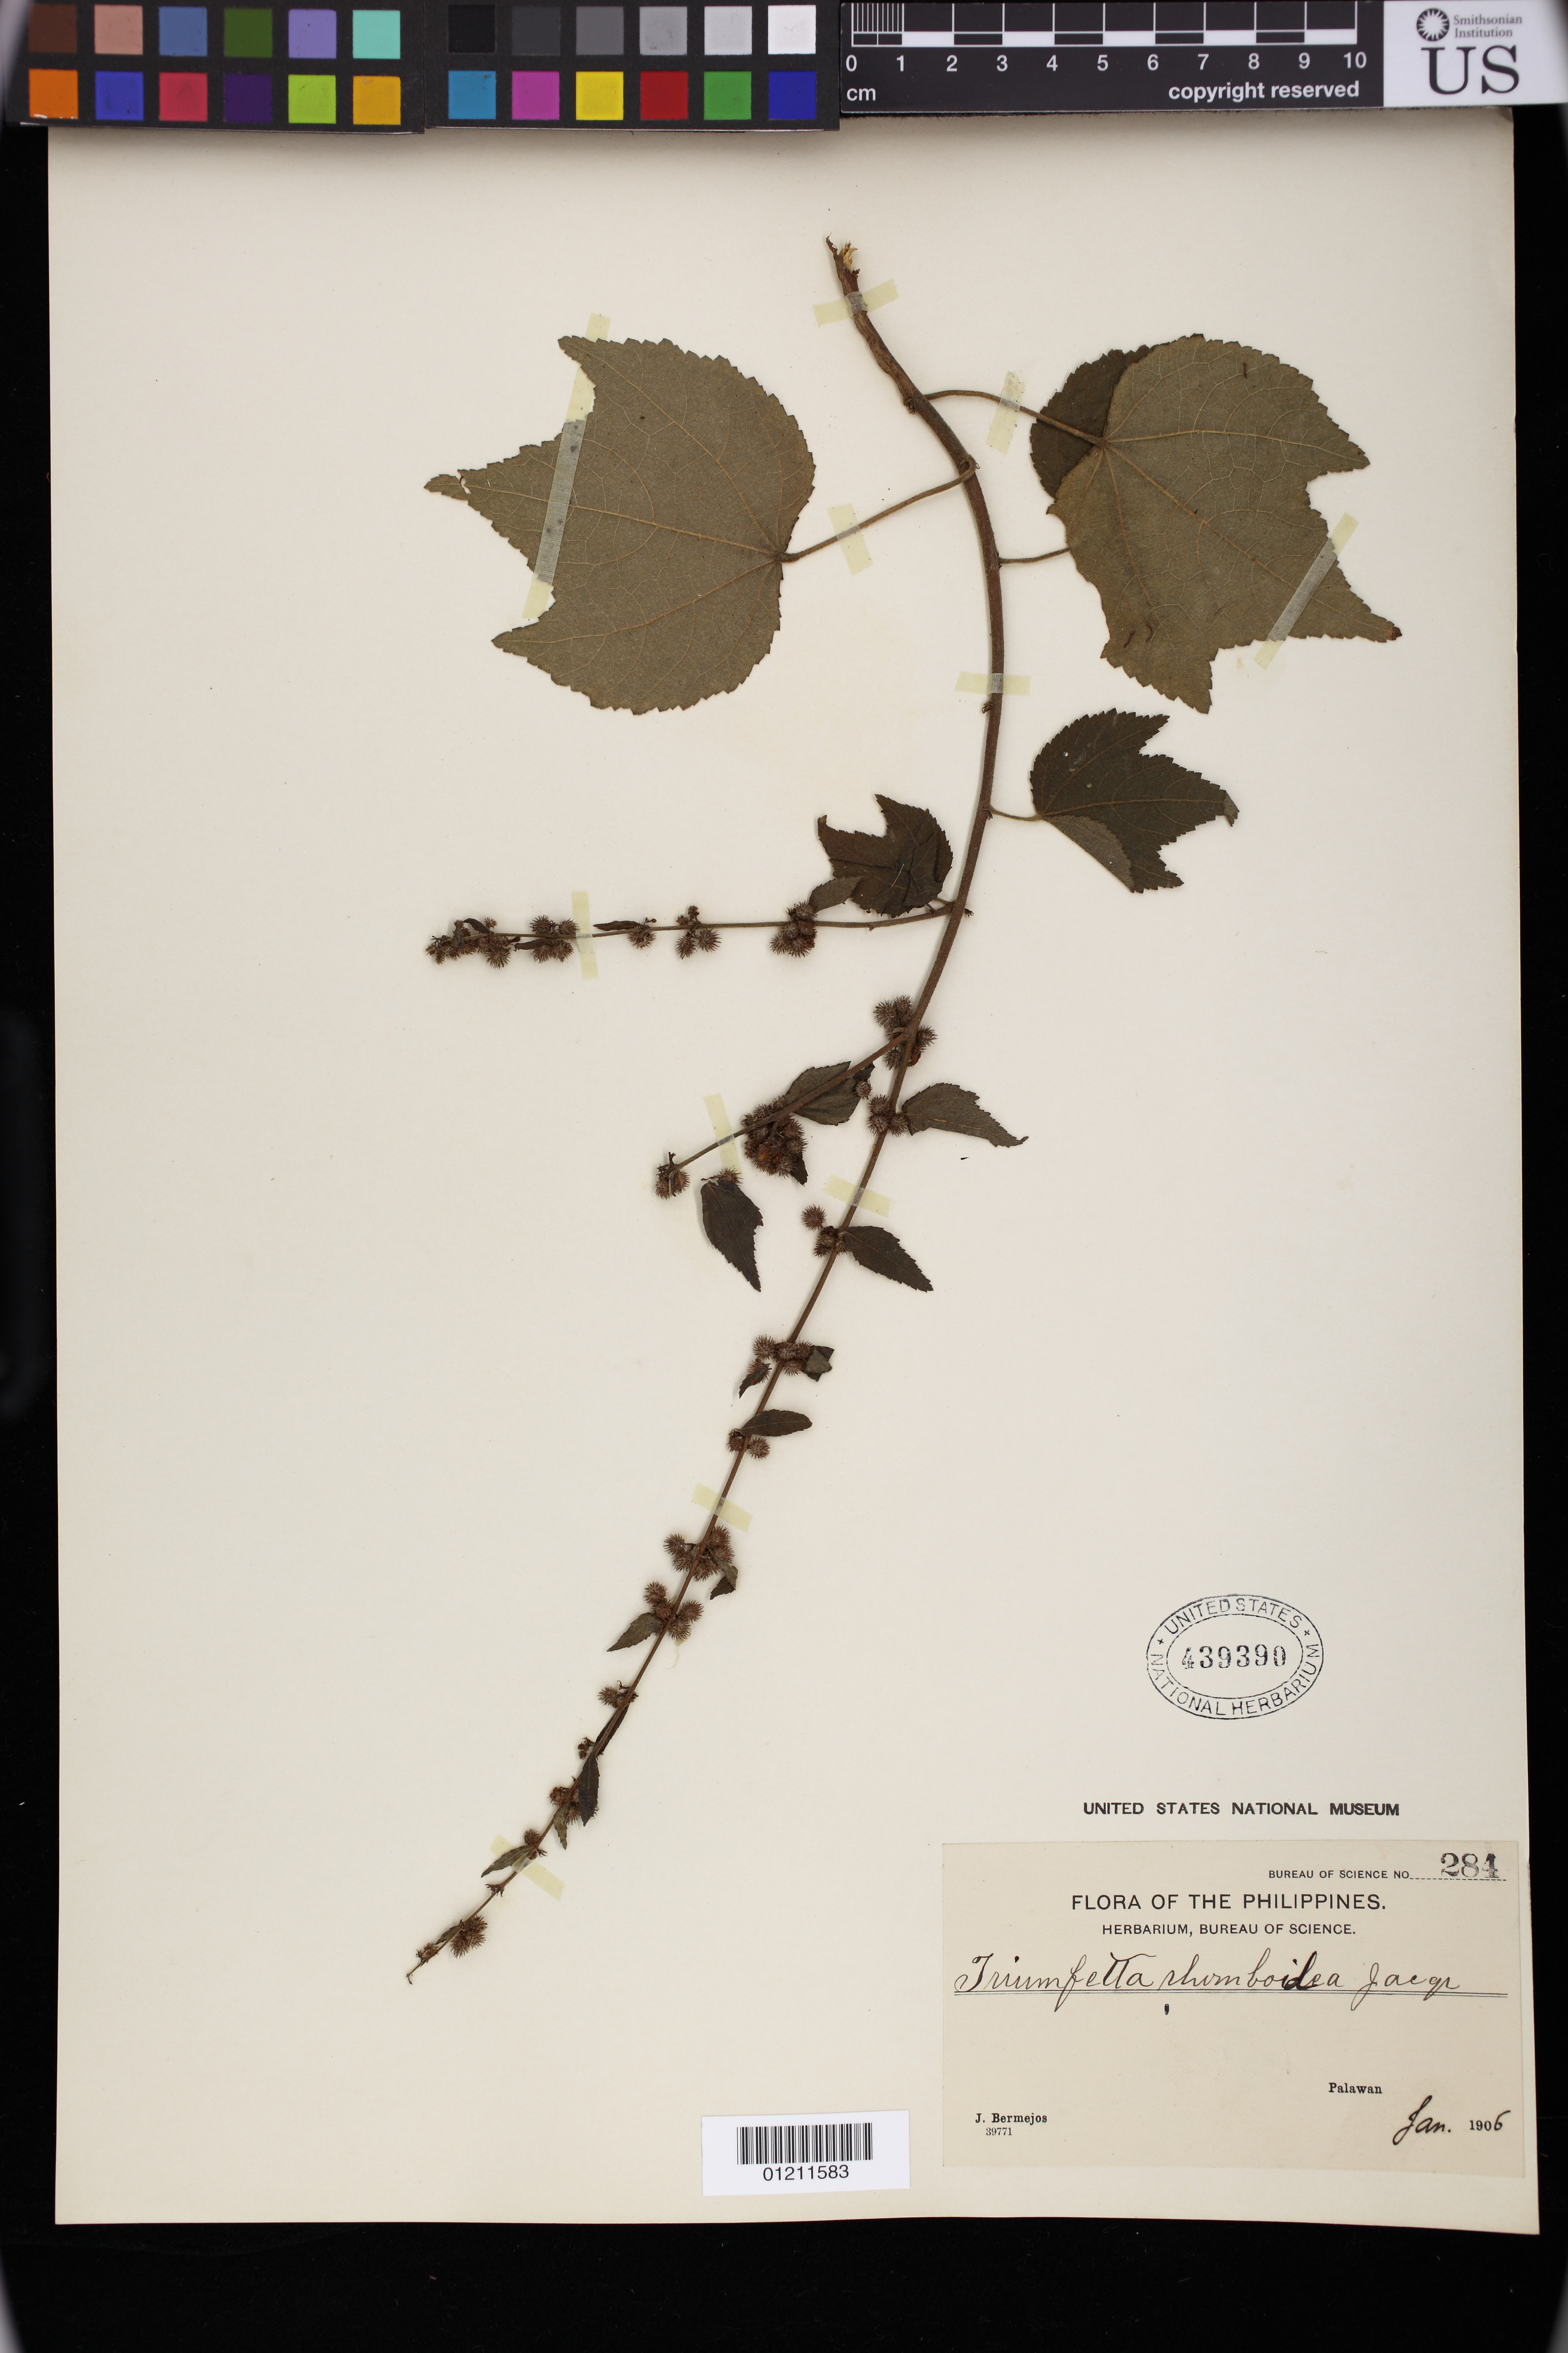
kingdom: Plantae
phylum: Tracheophyta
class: Magnoliopsida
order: Malvales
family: Malvaceae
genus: Triumfetta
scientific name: Triumfetta rhomboidea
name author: Jacq.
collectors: J. Bermejos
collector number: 284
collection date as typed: Jan 1906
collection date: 1906-01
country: Philippines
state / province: Mimaropa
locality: Palawan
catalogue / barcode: US 439390